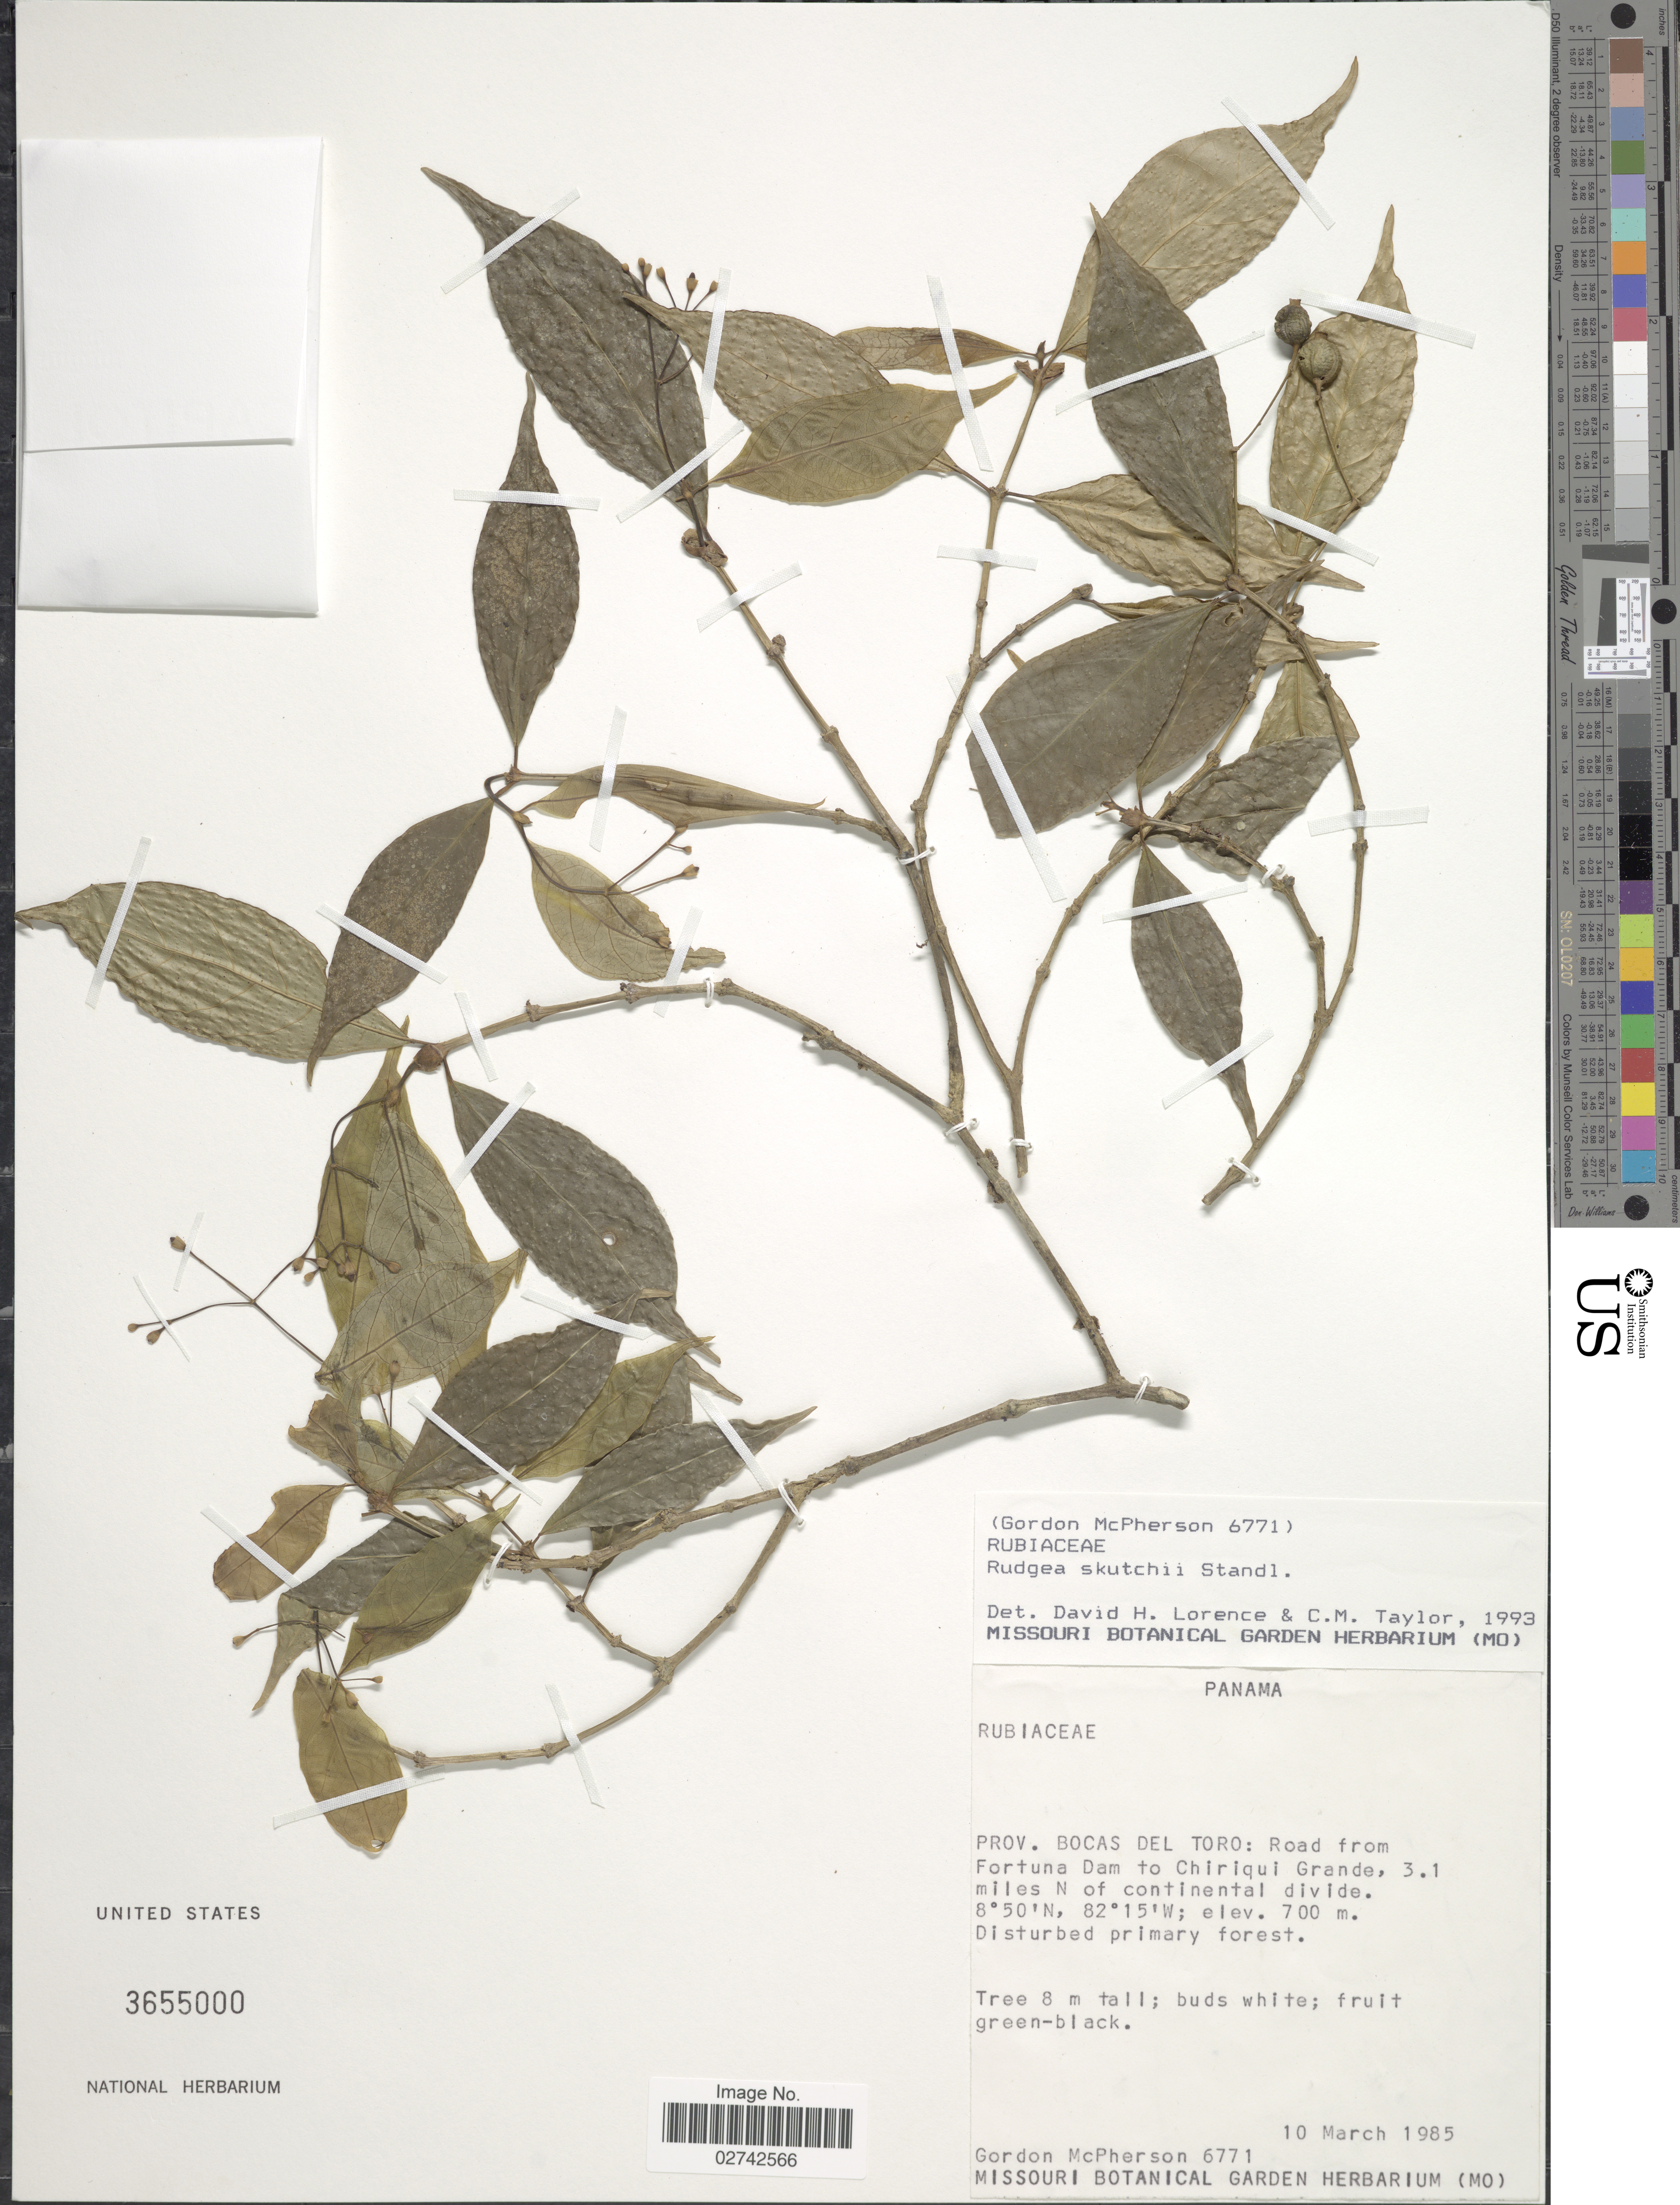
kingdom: Plantae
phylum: Tracheophyta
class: Magnoliopsida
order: Gentianales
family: Rubiaceae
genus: Rudgea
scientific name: Rudgea skutchii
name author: Standl.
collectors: G. McPherson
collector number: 6771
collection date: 1985-03-10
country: Panama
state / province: Bocas del Toro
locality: Prov. Bocas del Toro: Road from Fortuna Dam to Chiriqui Grande, 3.1 miles N of continental divide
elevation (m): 700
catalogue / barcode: US 3655000